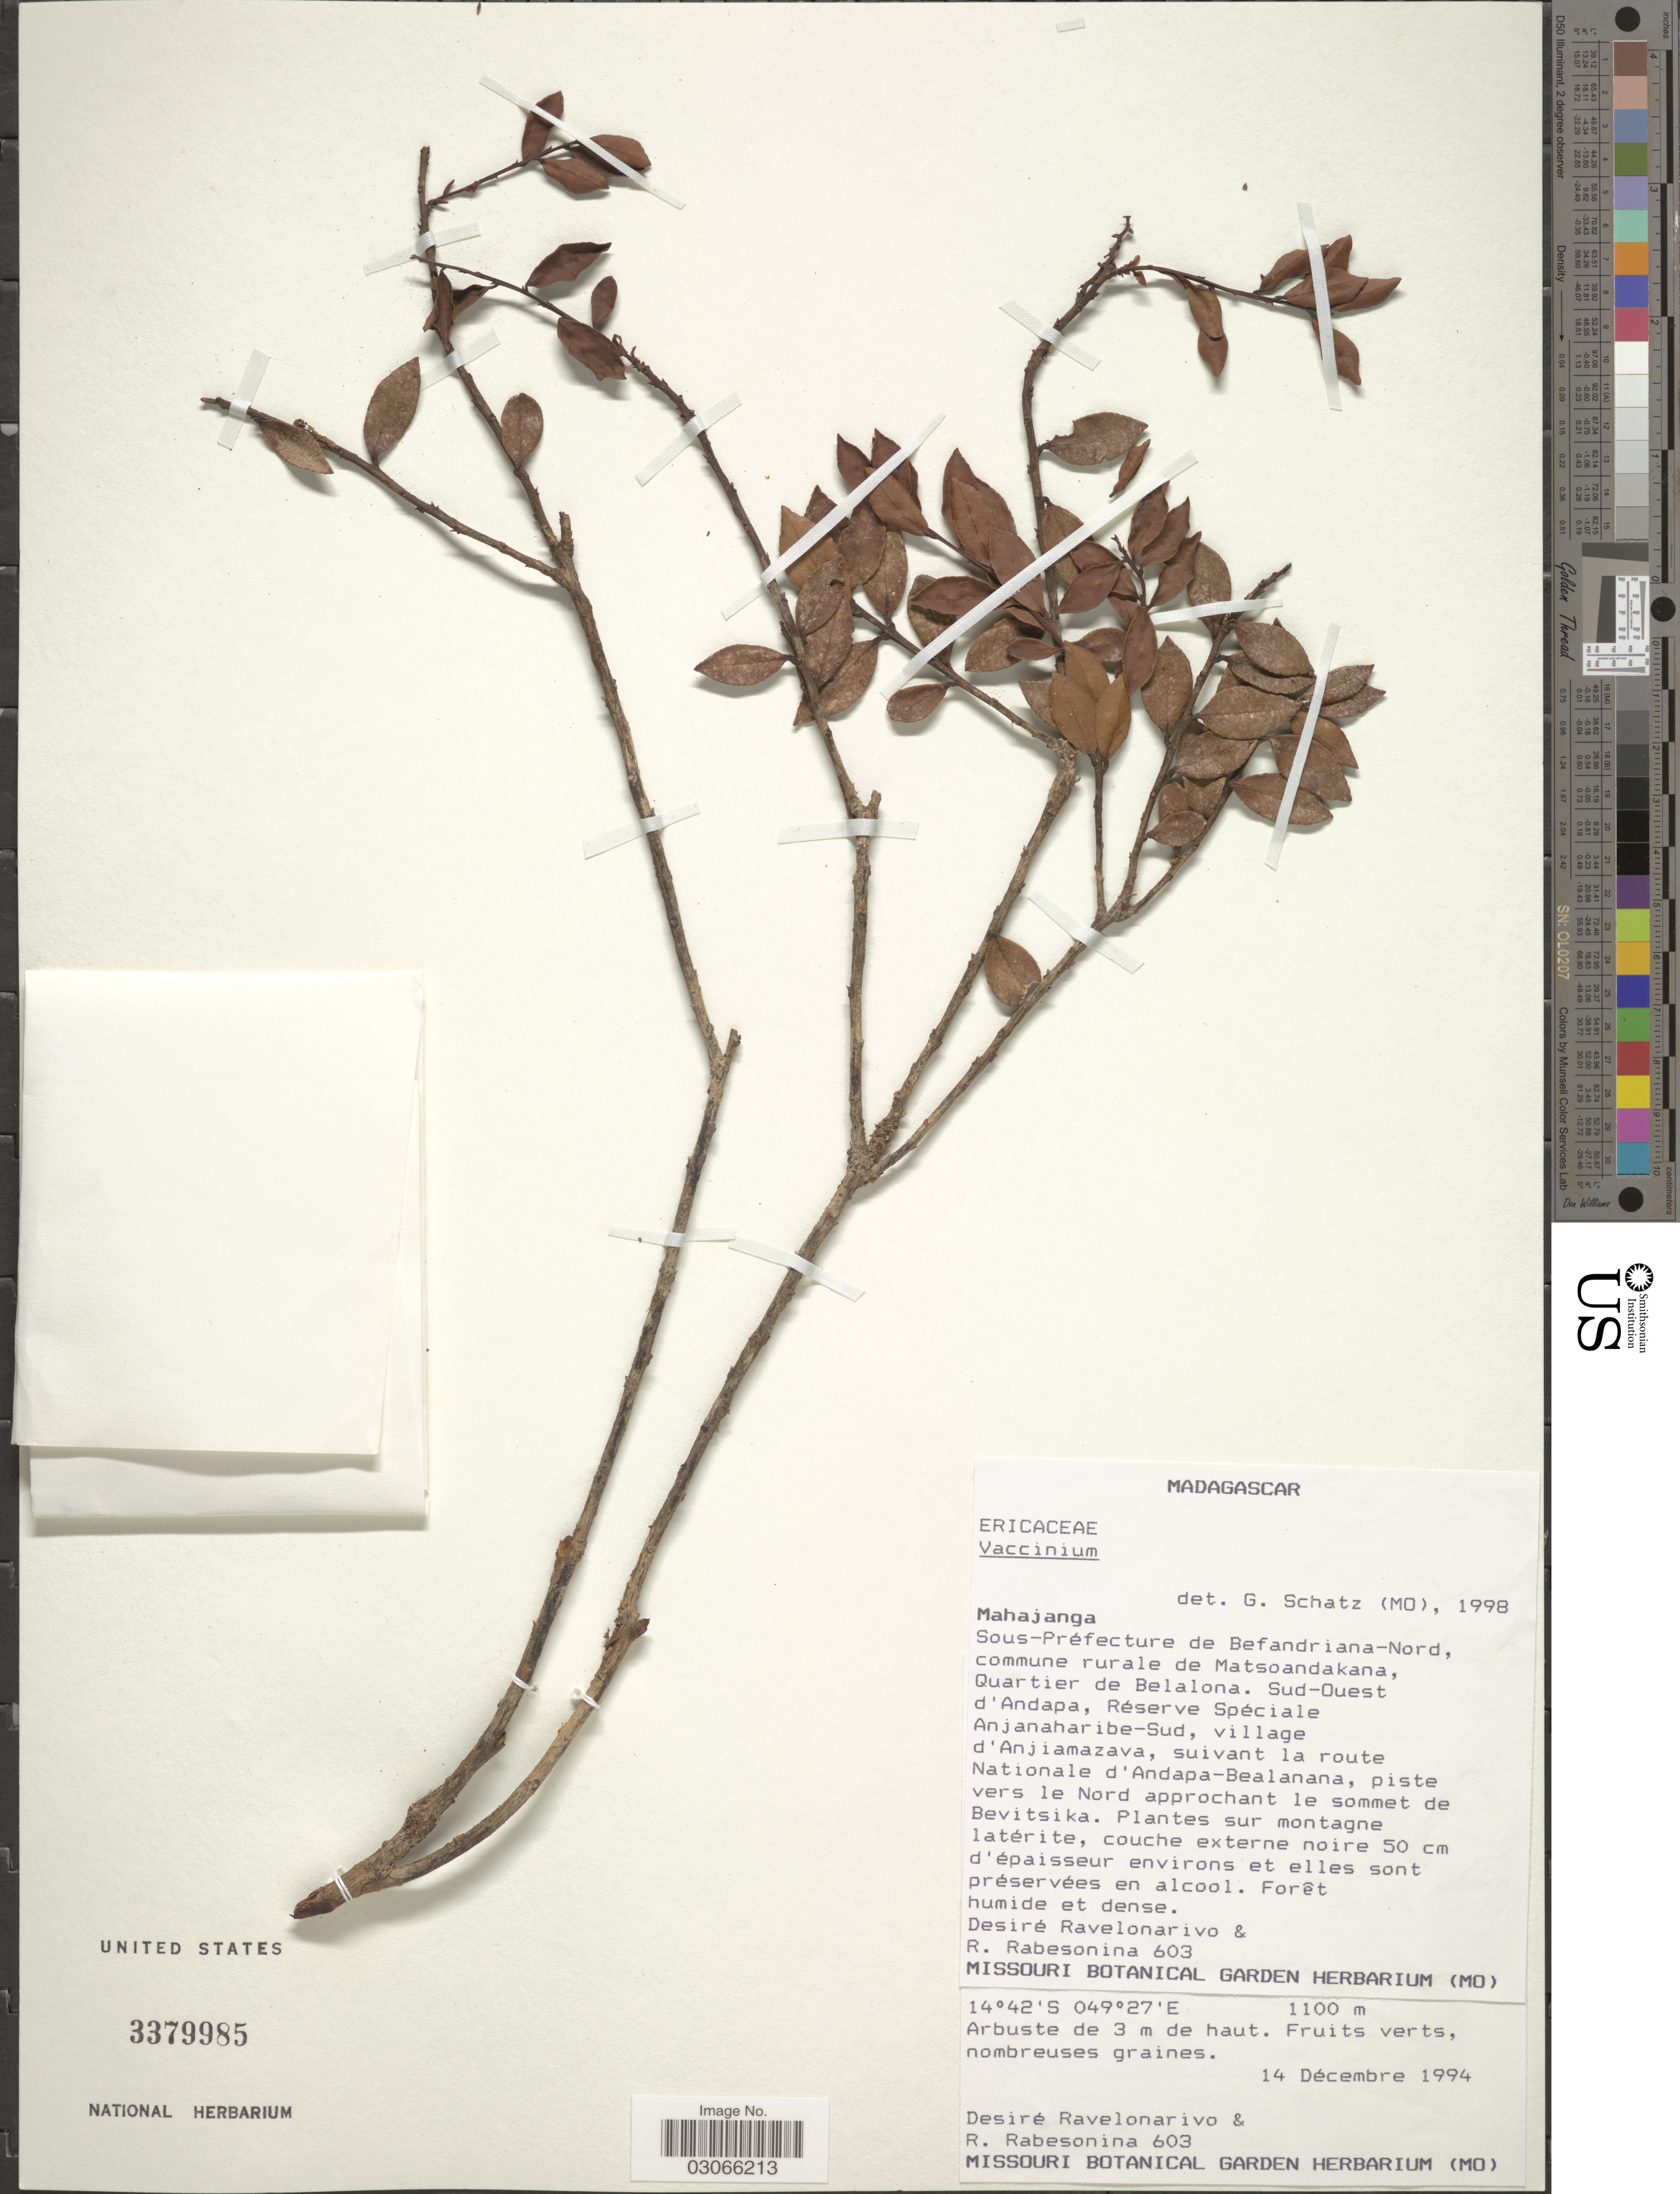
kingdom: Plantae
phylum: Tracheophyta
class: Magnoliopsida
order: Ericales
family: Ericaceae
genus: Vaccinium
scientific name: Vaccinium sp.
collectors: D. Ravelonarivo & R. Rabesonina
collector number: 603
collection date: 1994-12-14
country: Madagascar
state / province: Sava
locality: Sous-Préfecture de Befandriana-Nord, commune rurale de Matsoandakana, Quartier de Belalona. Sud-Ouest d'Andapa, Réserve Spéciale Anjanaharibe-Sud, village d'Anjiamazava, suivant la route Nationale d'Andapa-Bealanana, piste vers le Nord approchant le sommet de Bevitsika.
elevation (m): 1100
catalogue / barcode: US 3379985